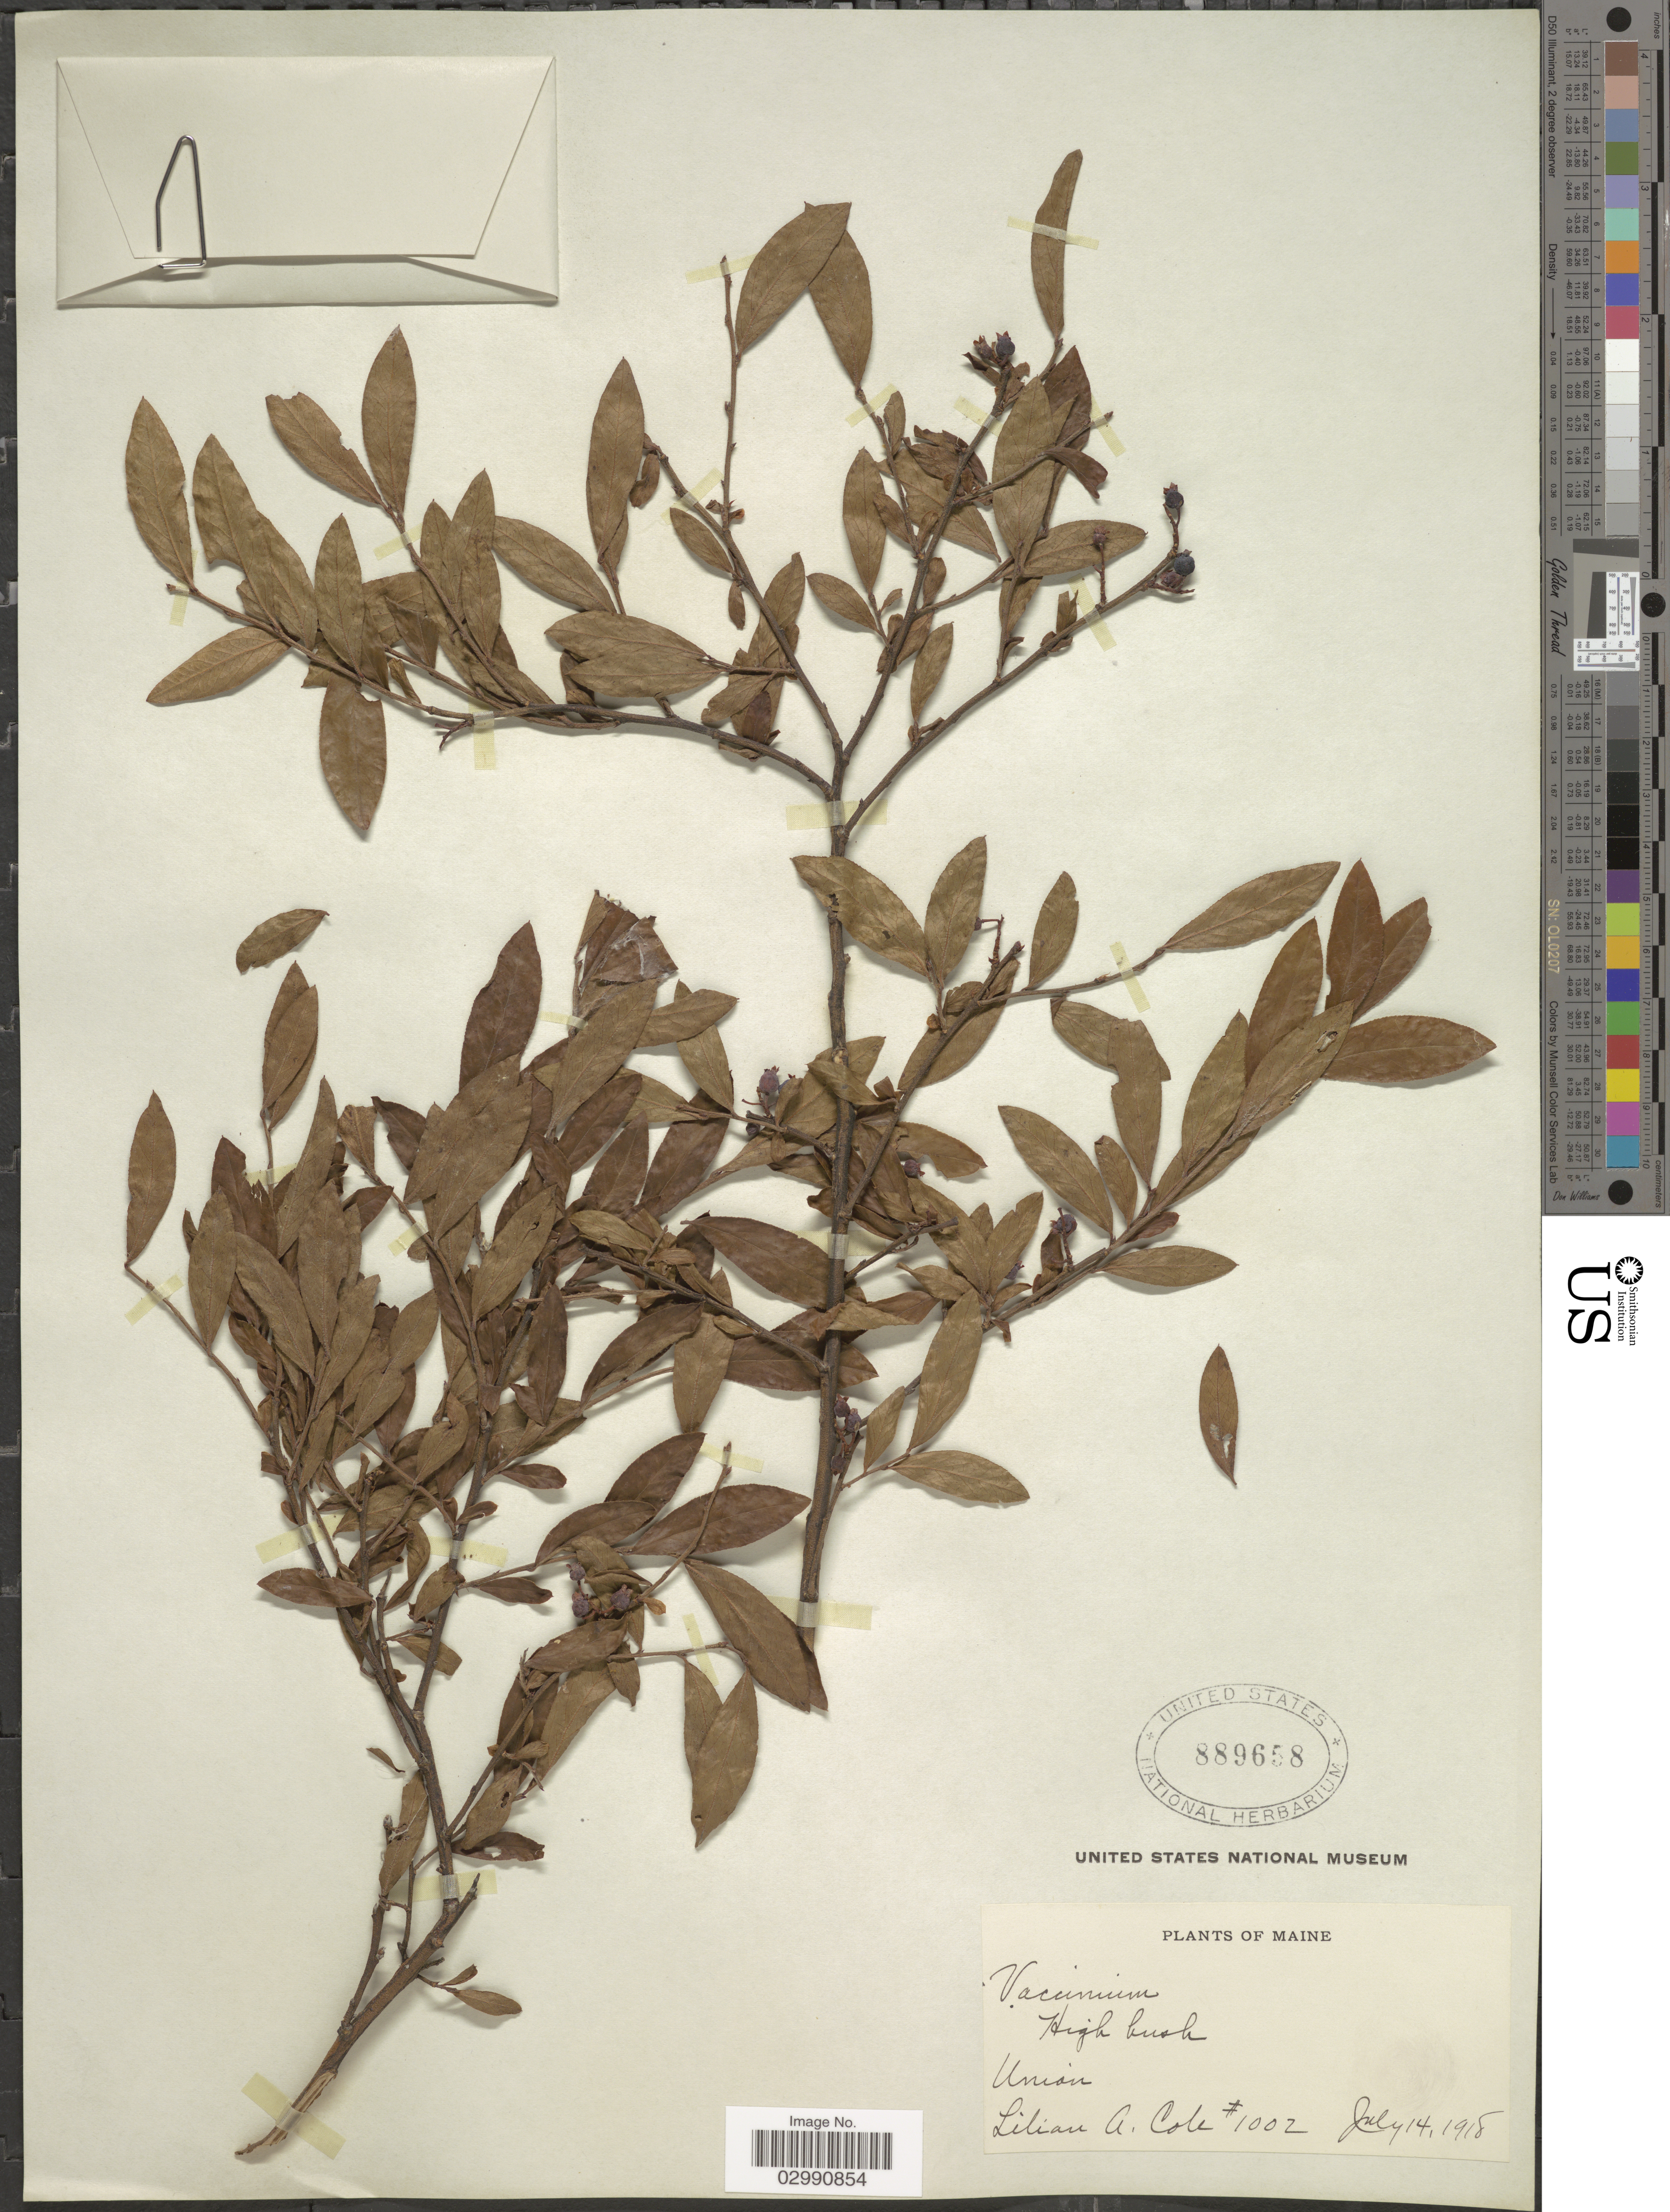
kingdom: Plantae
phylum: Tracheophyta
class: Magnoliopsida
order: Ericales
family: Ericaceae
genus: Vaccinium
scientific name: Vaccinium sp.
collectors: L. A. Cole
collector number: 1002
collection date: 1918-07-14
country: United States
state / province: Maine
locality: Union.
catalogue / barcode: US 889658